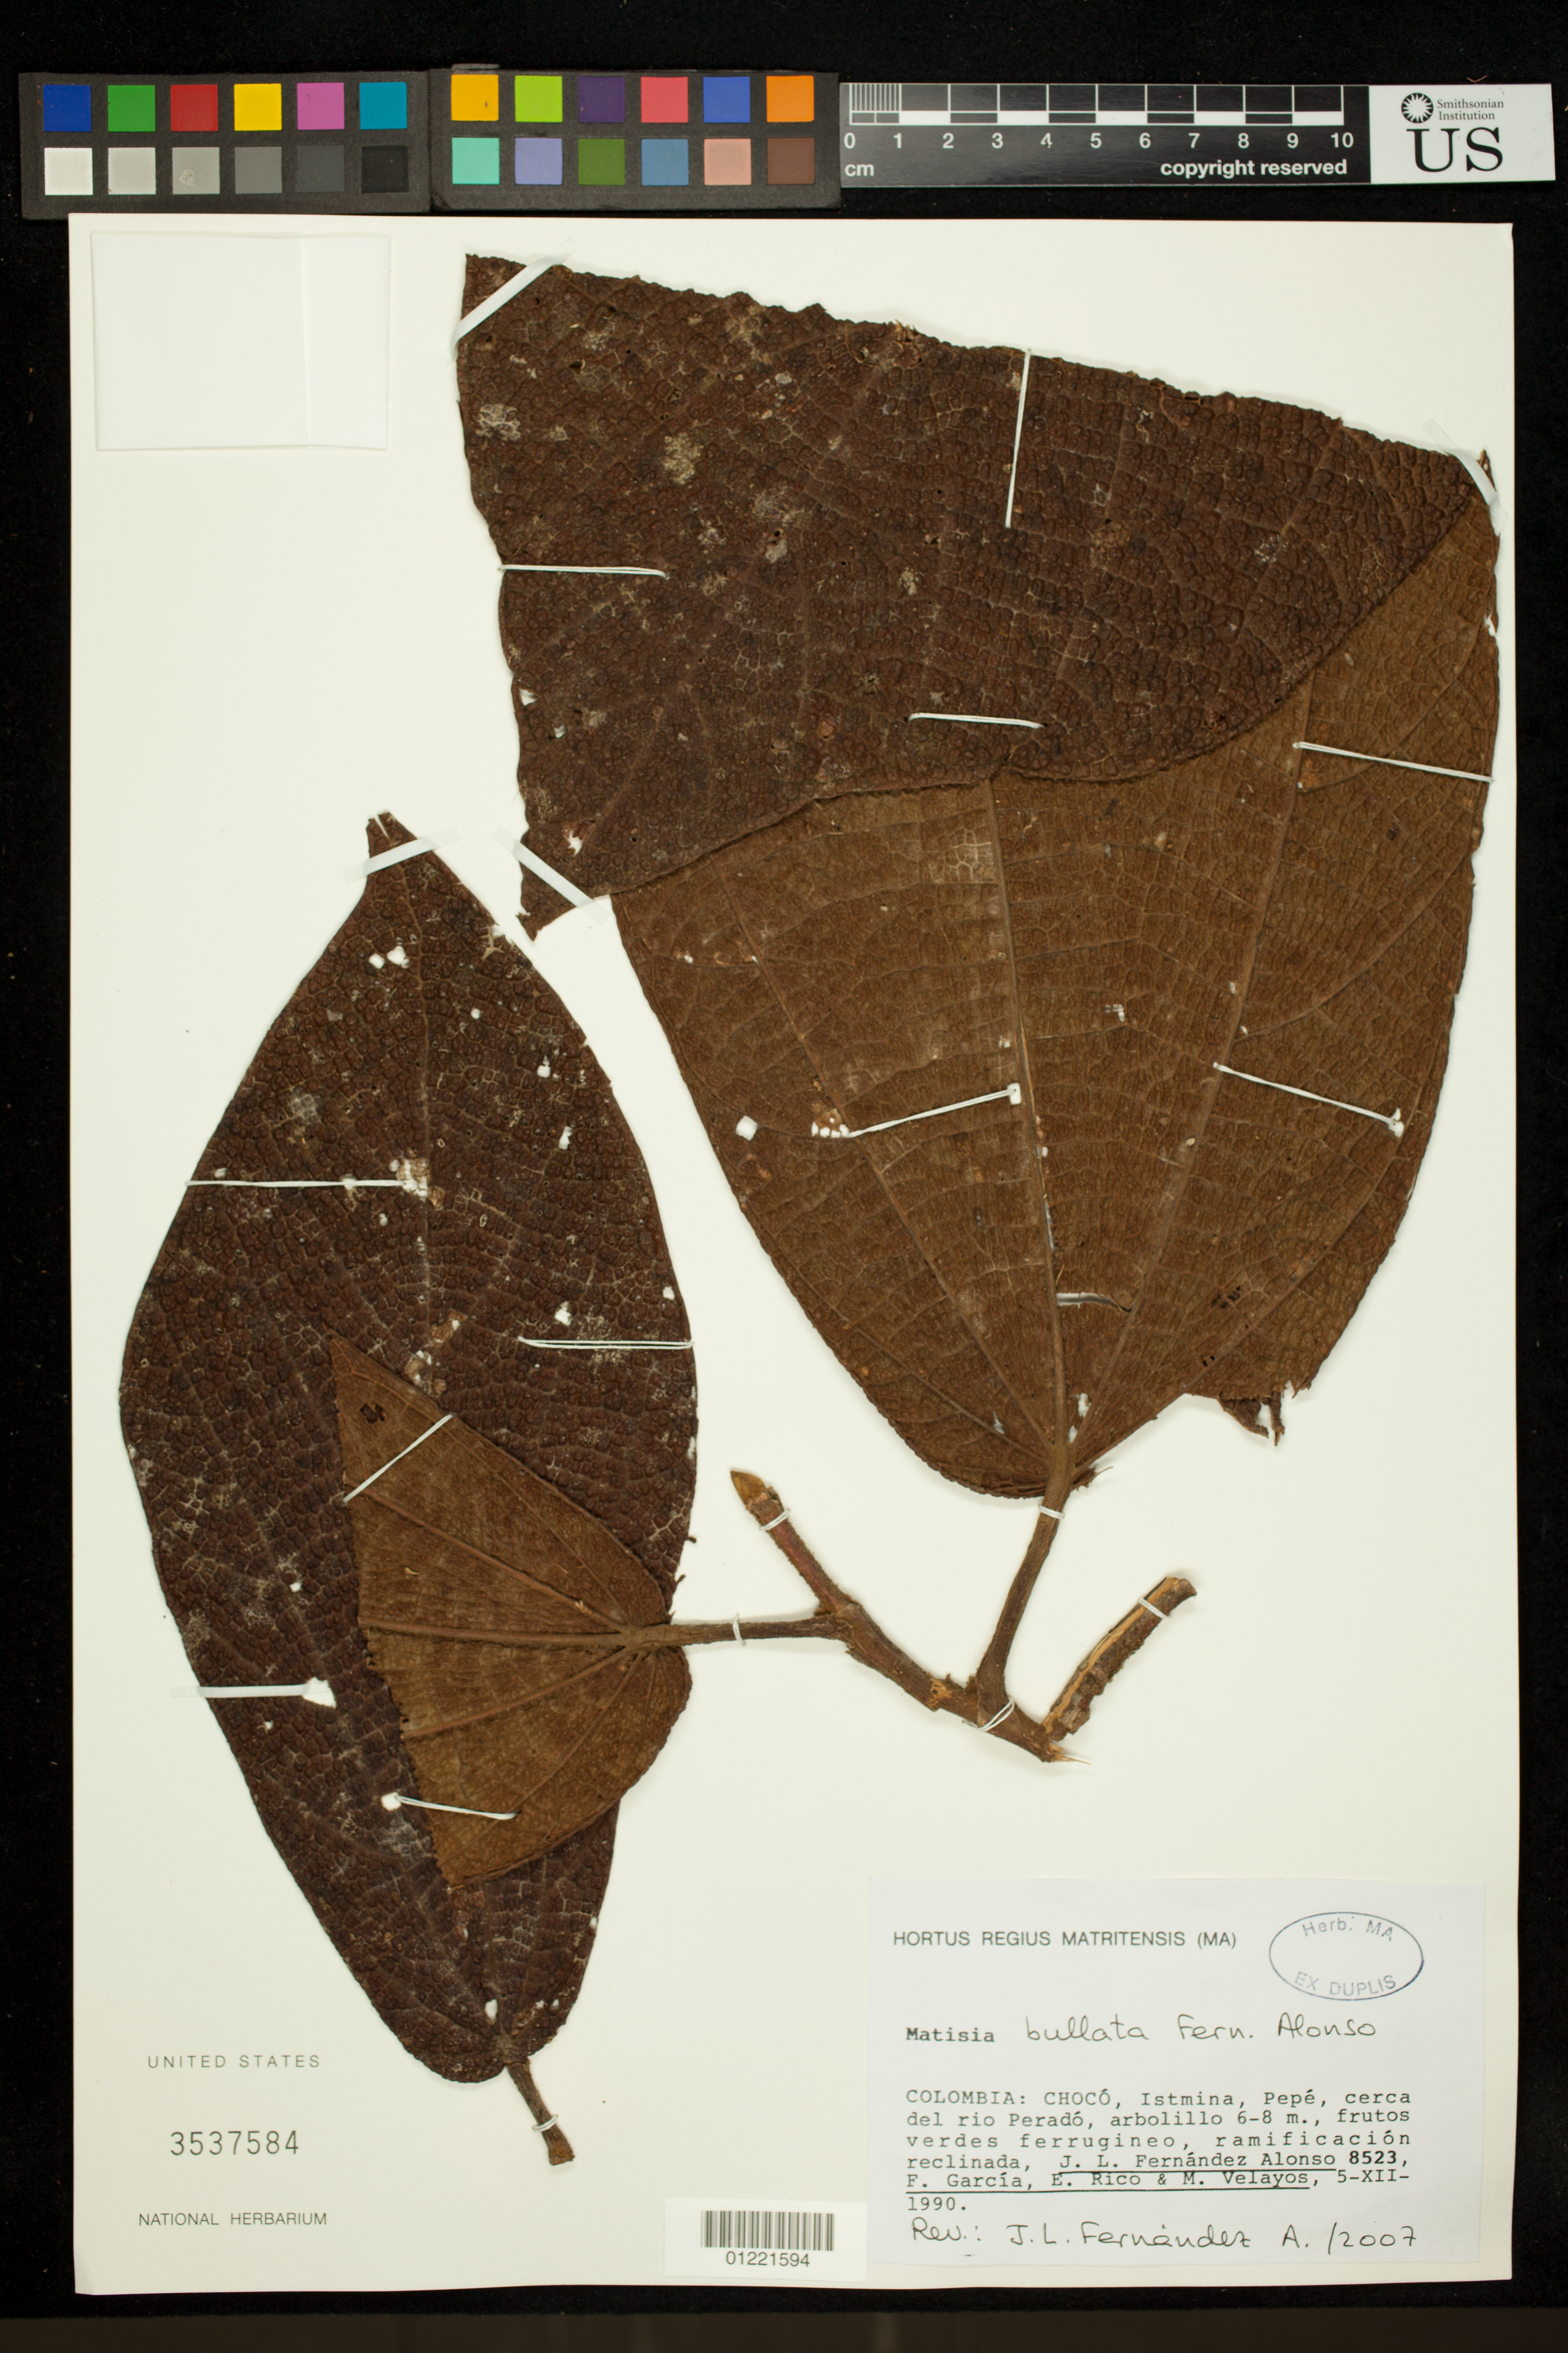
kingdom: Plantae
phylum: Tracheophyta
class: Magnoliopsida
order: Malvales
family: Malvaceae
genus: Matisia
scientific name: Matisia bullata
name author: Fern. Alonso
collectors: J. L. Fernández-Alonso, F. Garcia, E. Rico & M. Velayos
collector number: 8523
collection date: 1990-12-05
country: Colombia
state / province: Choco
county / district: Istmina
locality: Istima, Pepe, cerca del rio Perado, arbolillo 6-8 m.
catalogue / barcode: US 3537584